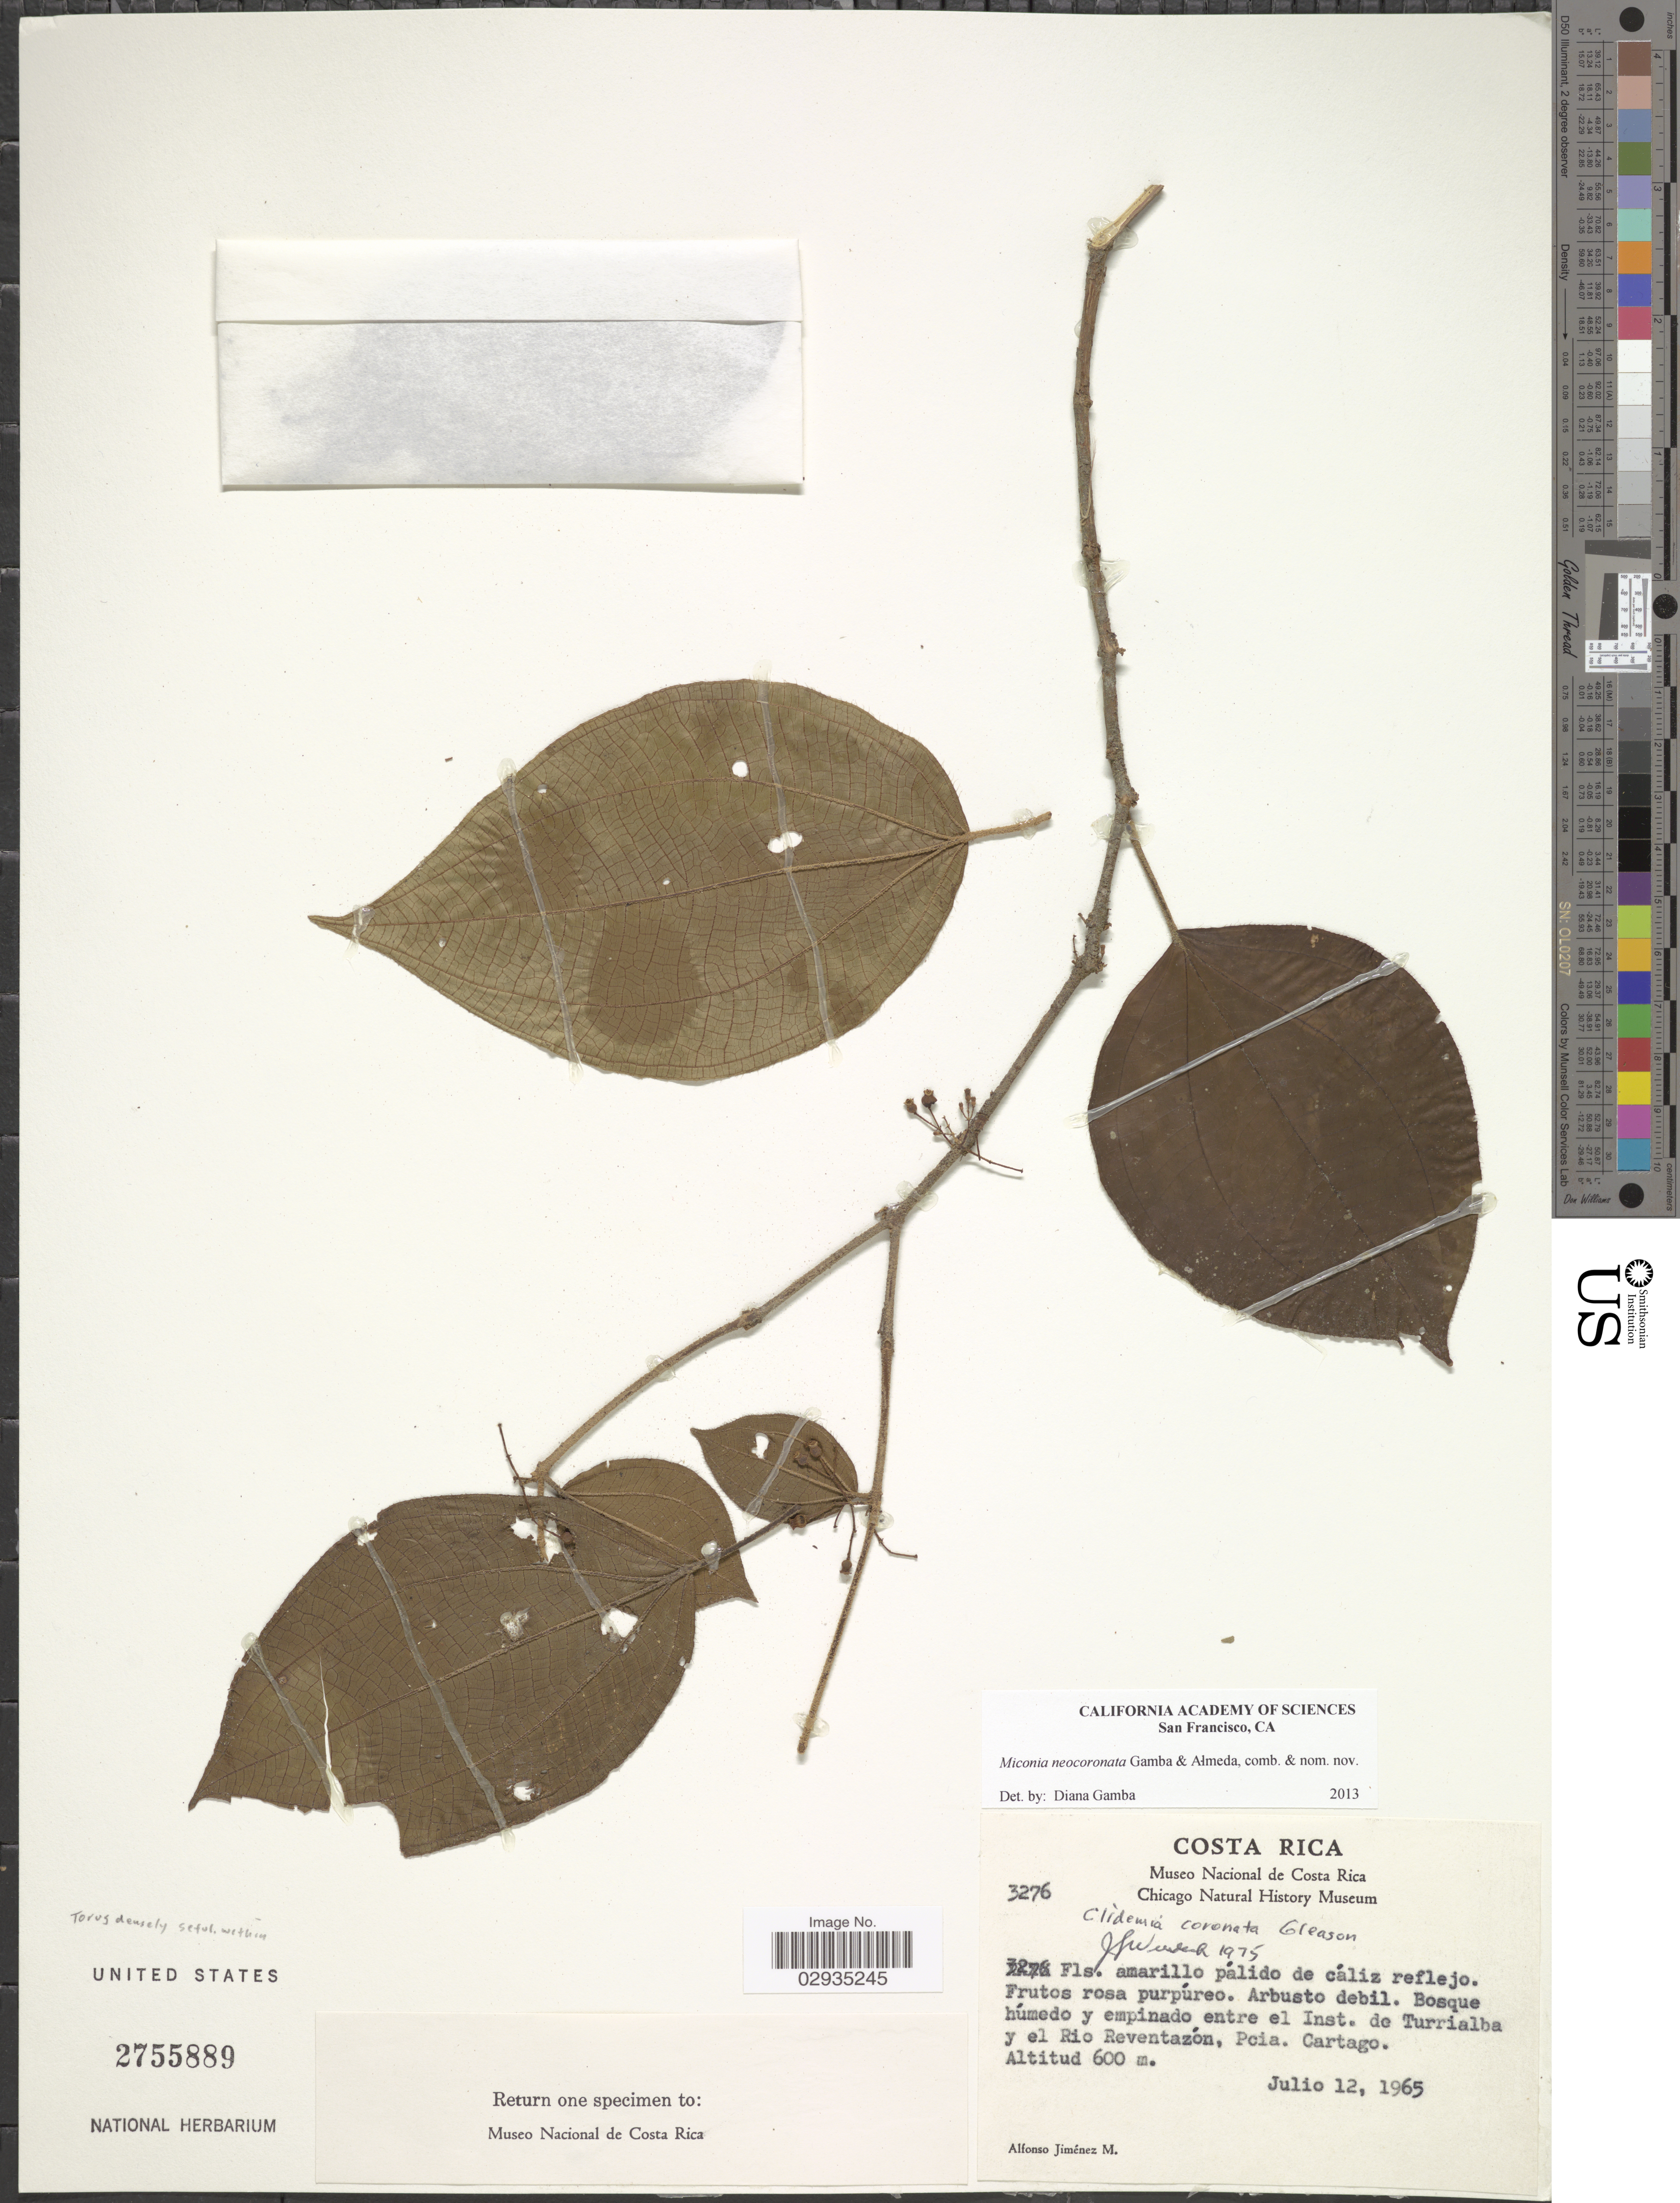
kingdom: Plantae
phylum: Tracheophyta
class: Magnoliopsida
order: Myrtales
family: Melastomataceae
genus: Miconia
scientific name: Miconia neocoronata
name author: Gamba & Almeda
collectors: A. Jimenez M.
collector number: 3276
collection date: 1965-07-12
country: Costa Rica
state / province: Cartago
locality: Bosque húmedo y empinado entre el Inst. de Turrialba y el Rio Reventazón, Pcia. Cartago.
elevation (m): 600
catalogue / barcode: US 2755889